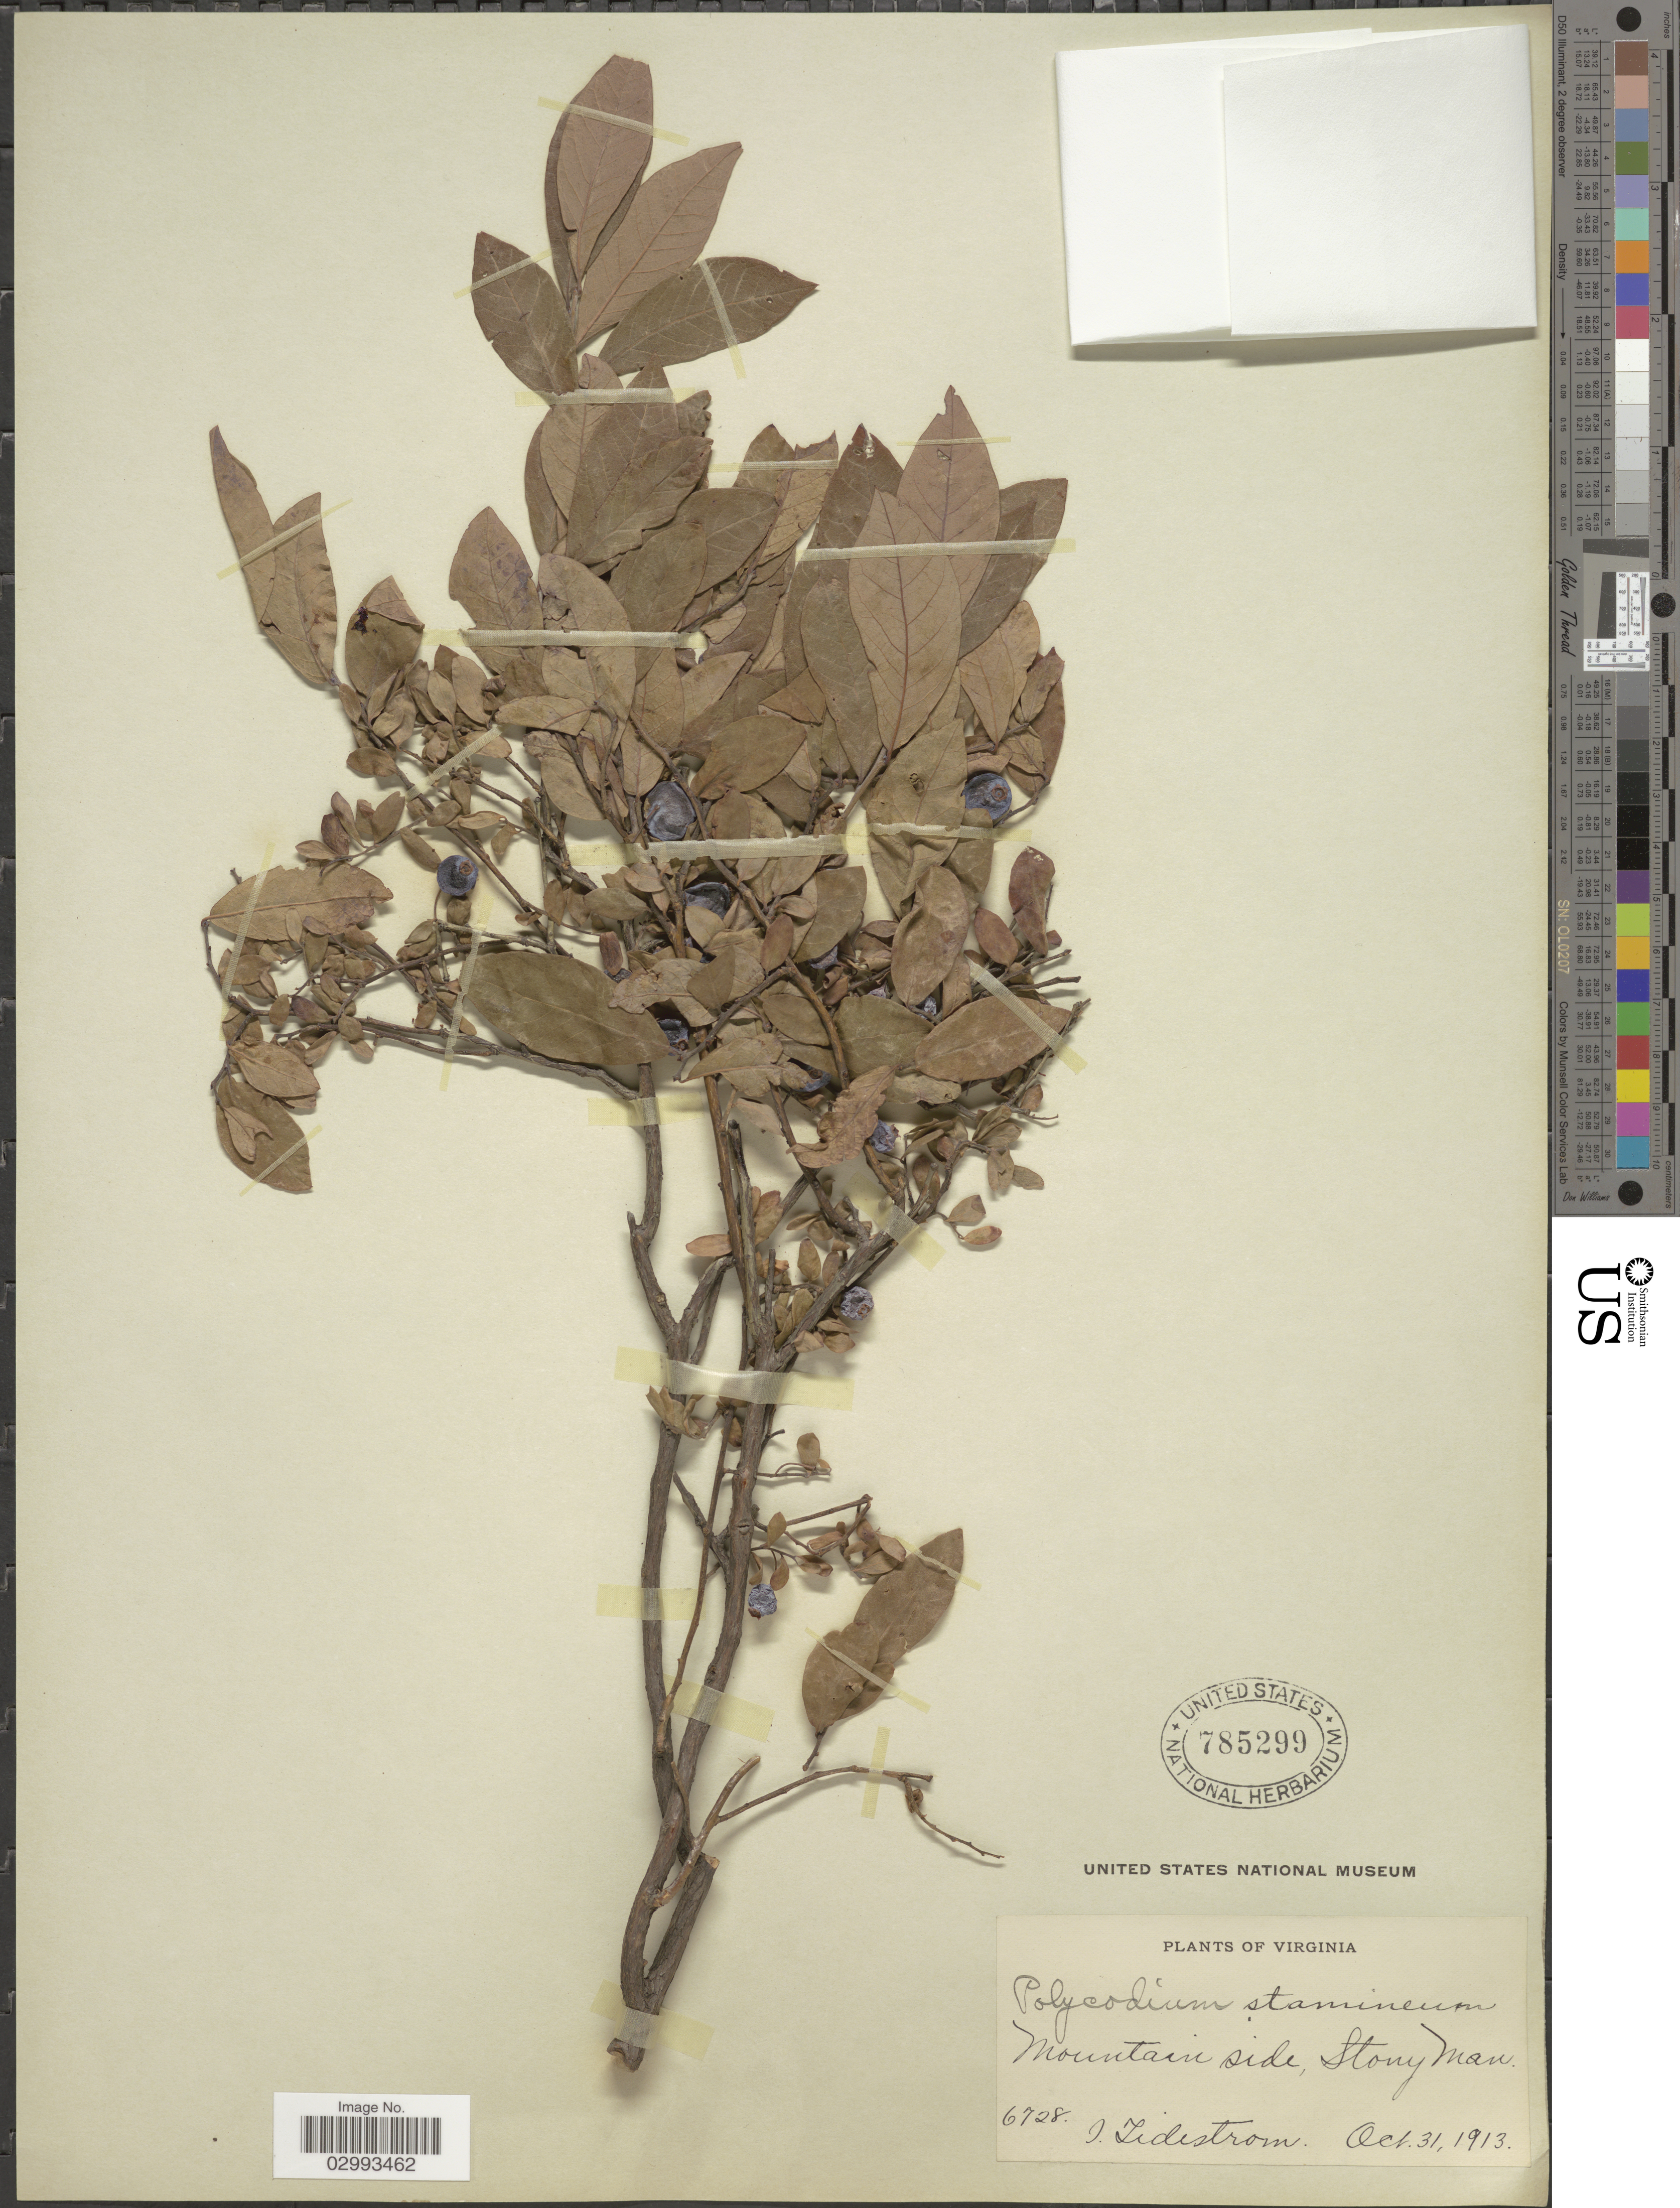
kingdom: Plantae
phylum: Tracheophyta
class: Magnoliopsida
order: Ericales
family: Ericaceae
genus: Polycodium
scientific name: Polycodium stamineum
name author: (L.) Greene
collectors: I. F. Tidestrom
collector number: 6728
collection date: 1913-10-31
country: United States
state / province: Virginia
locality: Mountain side, Stony Man.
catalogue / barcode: US 785299